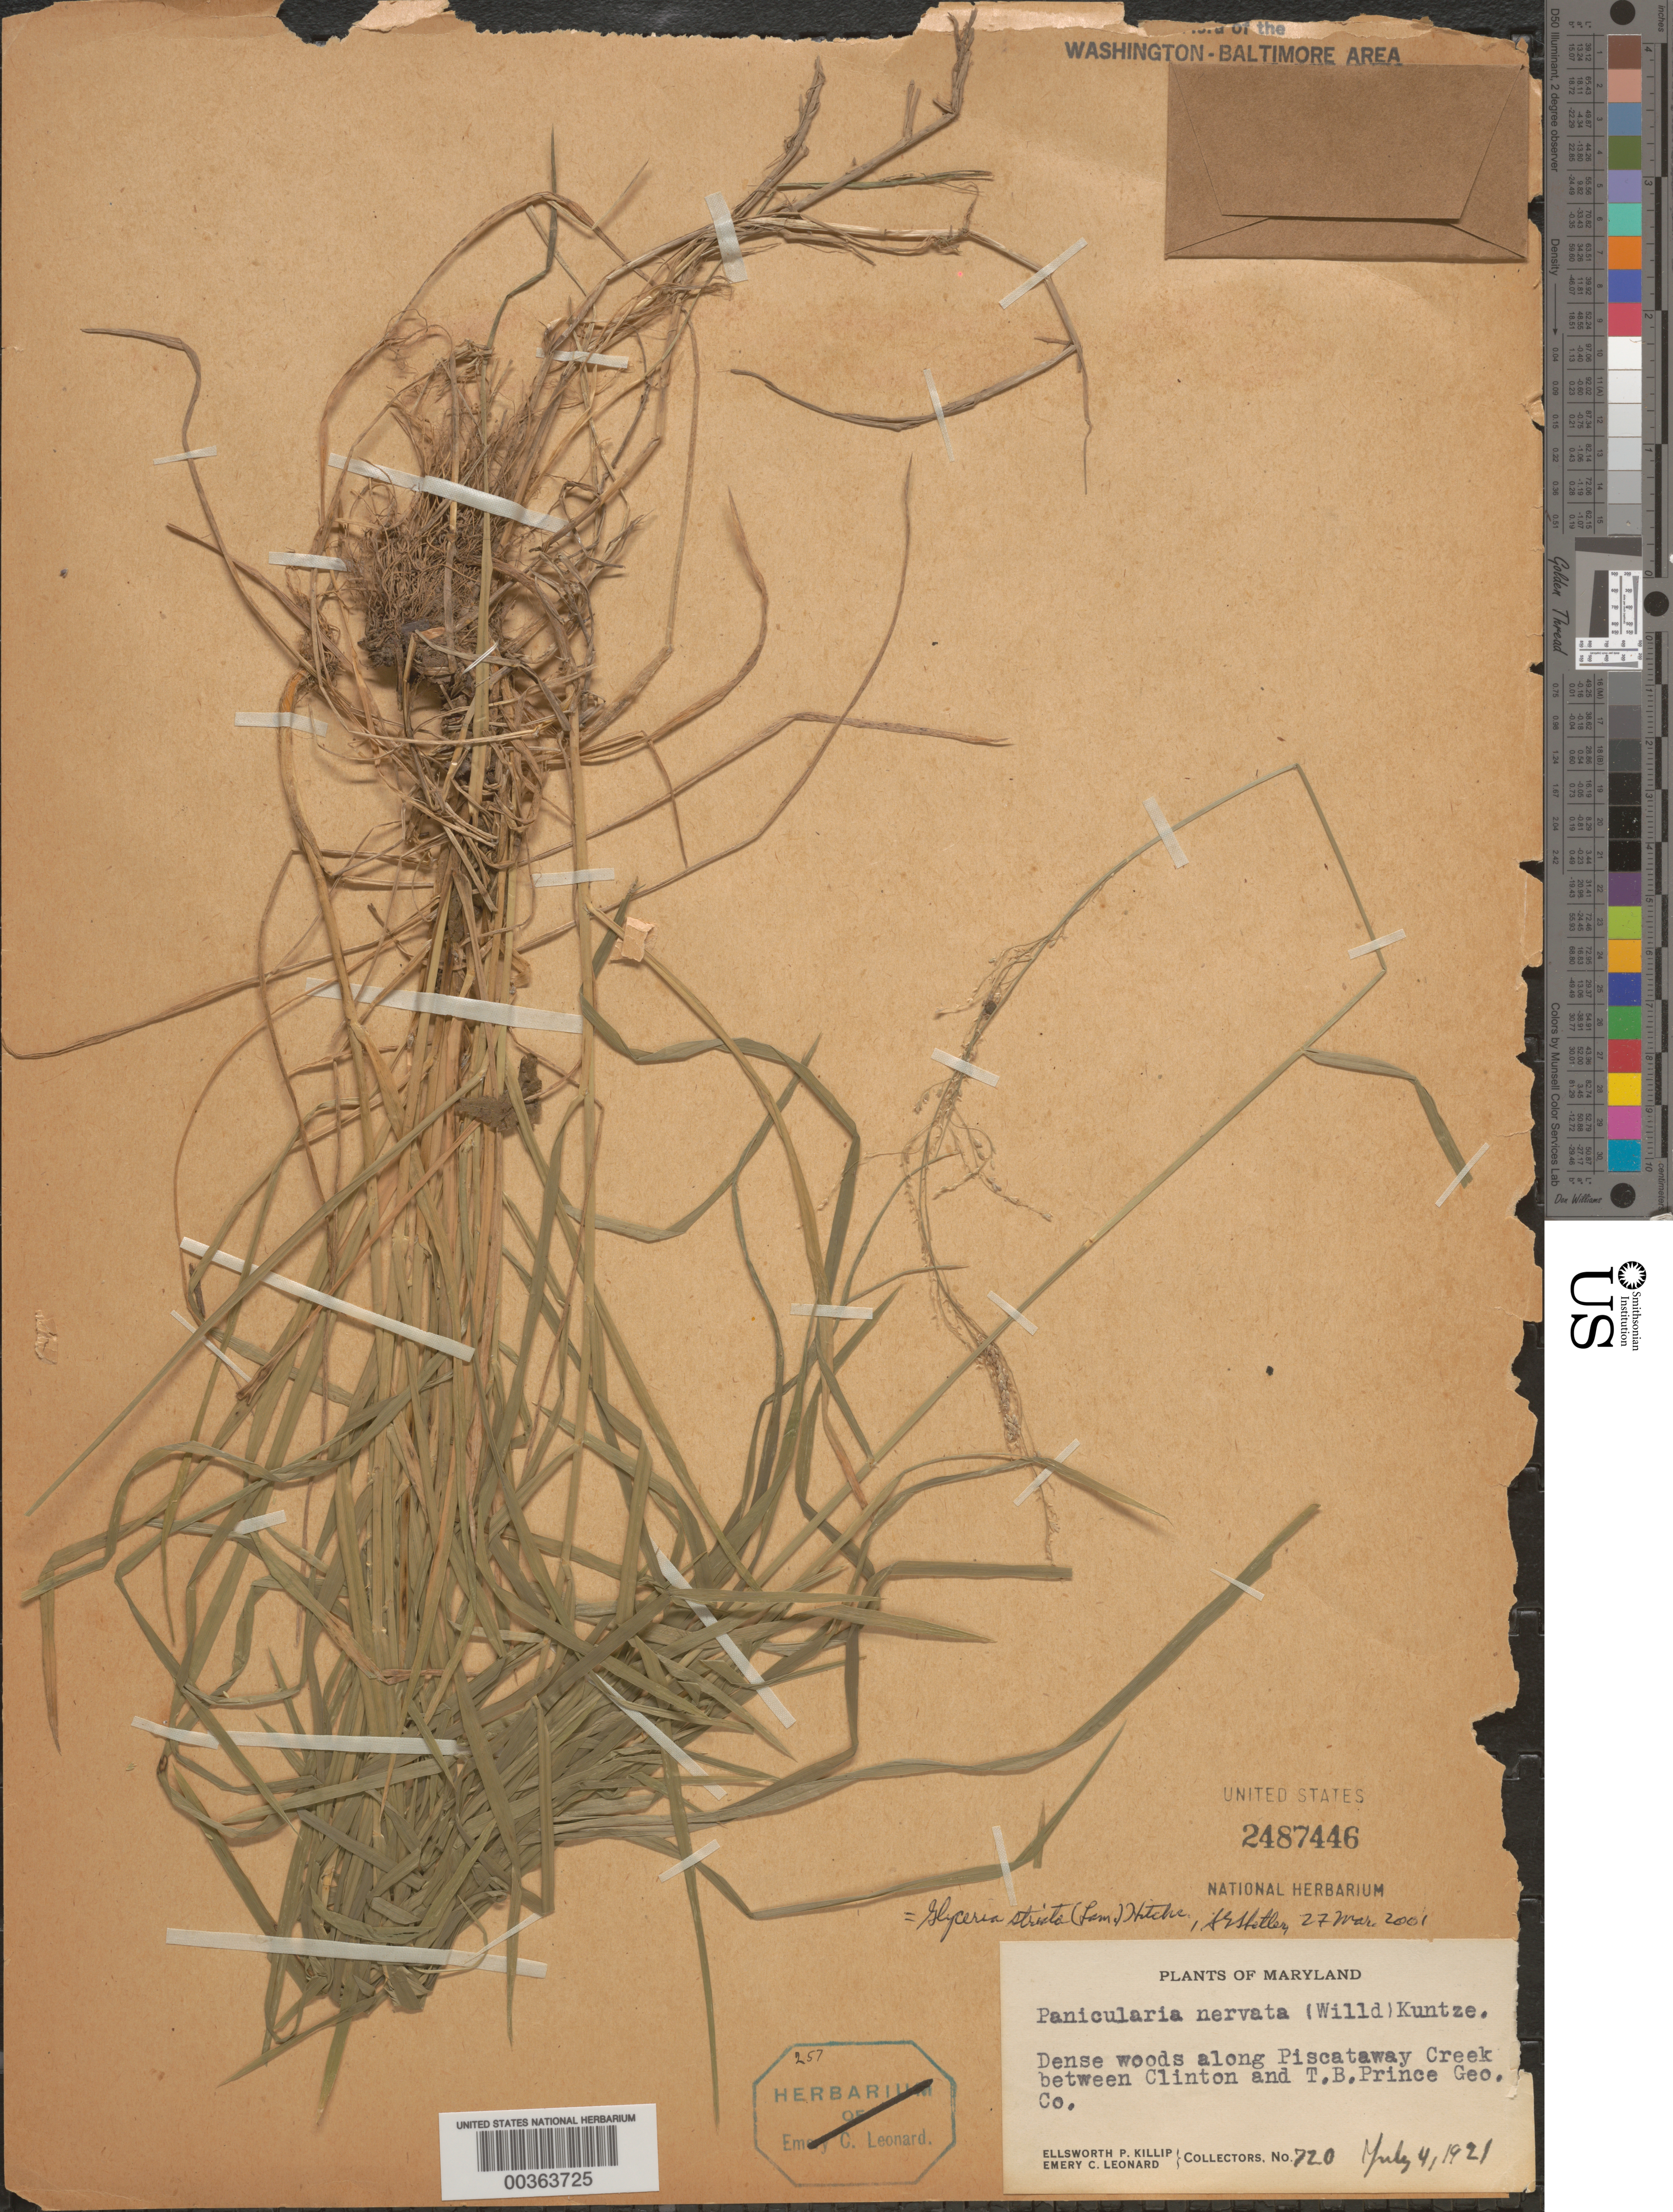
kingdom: Plantae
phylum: Tracheophyta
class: Liliopsida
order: Poales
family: Poaceae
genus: Glyceria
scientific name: Glyceria striata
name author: (Lam.) Hitchc.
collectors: E. P. Killip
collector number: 720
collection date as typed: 04 Jul 1921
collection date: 1921-07-04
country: United States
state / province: Maryland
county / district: Prince George's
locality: Along Piscataway Creek between Clinton and T.B.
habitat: Dense woods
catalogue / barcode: US 2487446